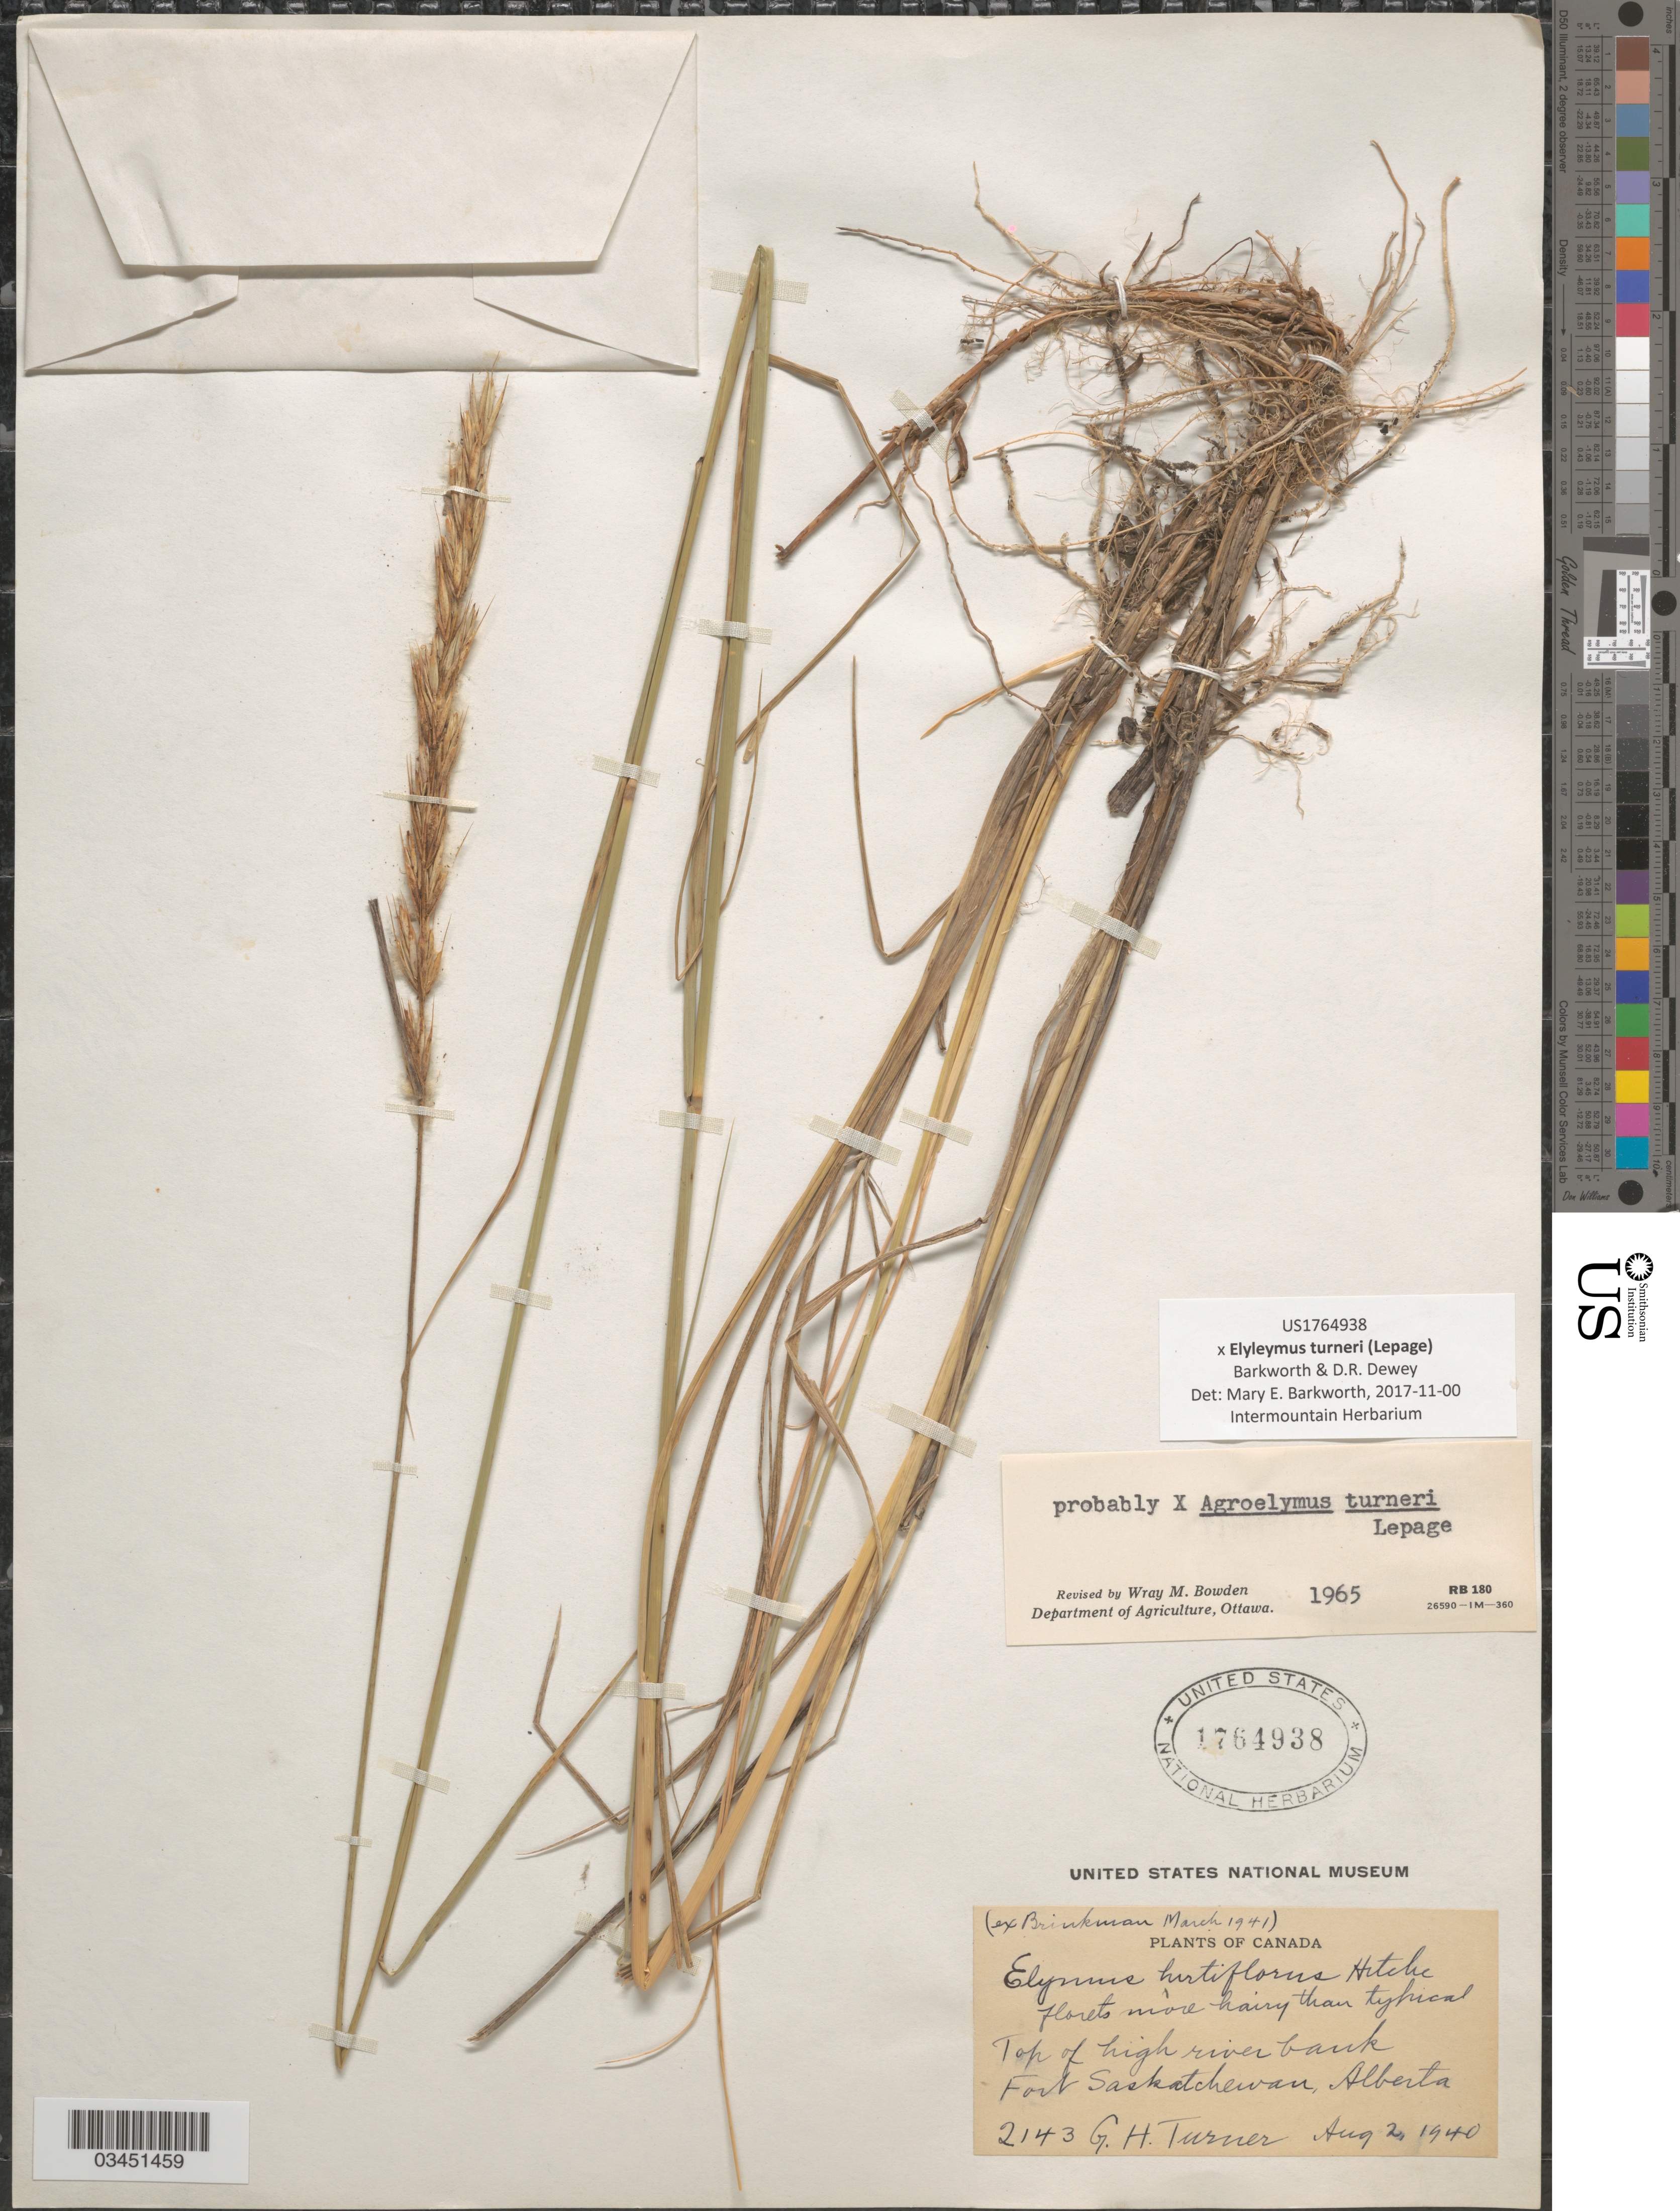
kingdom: Plantae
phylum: Tracheophyta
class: Liliopsida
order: Poales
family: Poaceae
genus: Elyleymus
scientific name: x Elyleymus turneri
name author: (Lepage) Barkworth & Dewey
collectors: G. H. Turner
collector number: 2143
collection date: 1940-08-02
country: Canada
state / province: Alberta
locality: Top of high river bank. Fort Saskatchewan.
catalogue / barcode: US 1764938